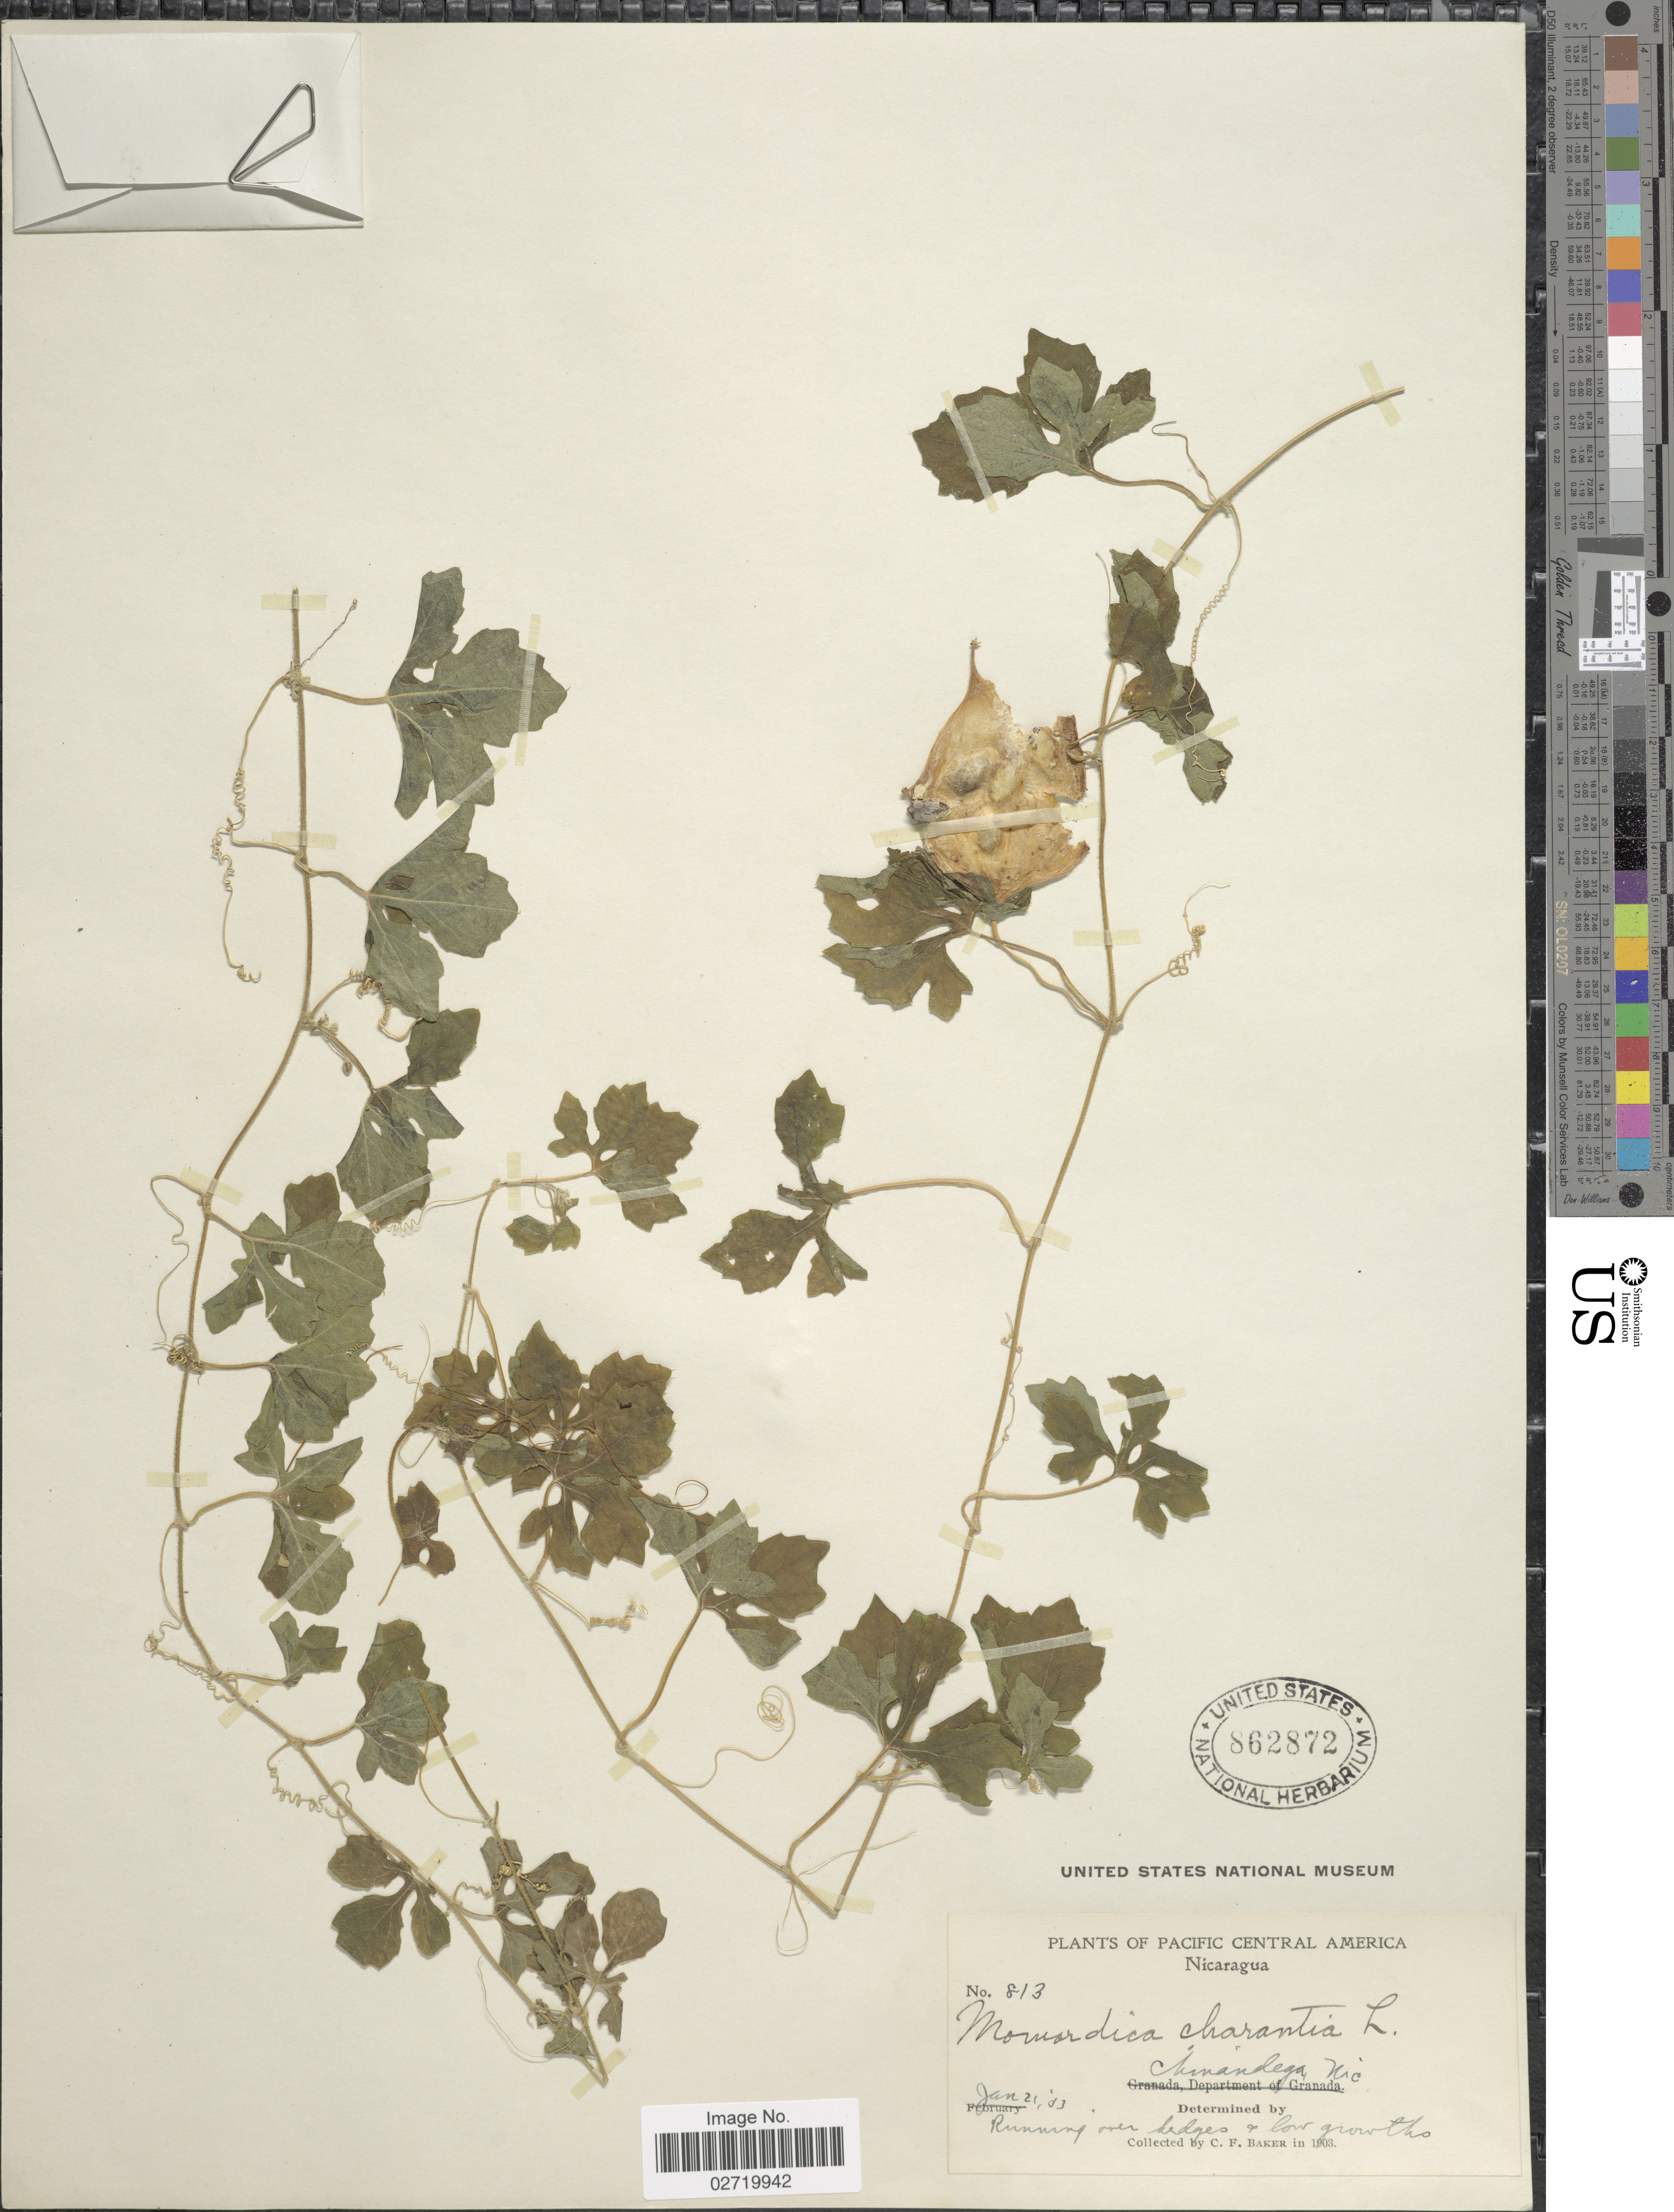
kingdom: Plantae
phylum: Tracheophyta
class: Magnoliopsida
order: Cucurbitales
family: Cucurbitaceae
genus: Momordica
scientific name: Momordica charantia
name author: L.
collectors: C. F. Baker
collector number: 813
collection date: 1903-01-21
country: Nicaragua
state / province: Chinandega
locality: Nic. Pacific Central America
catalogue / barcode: US 862872